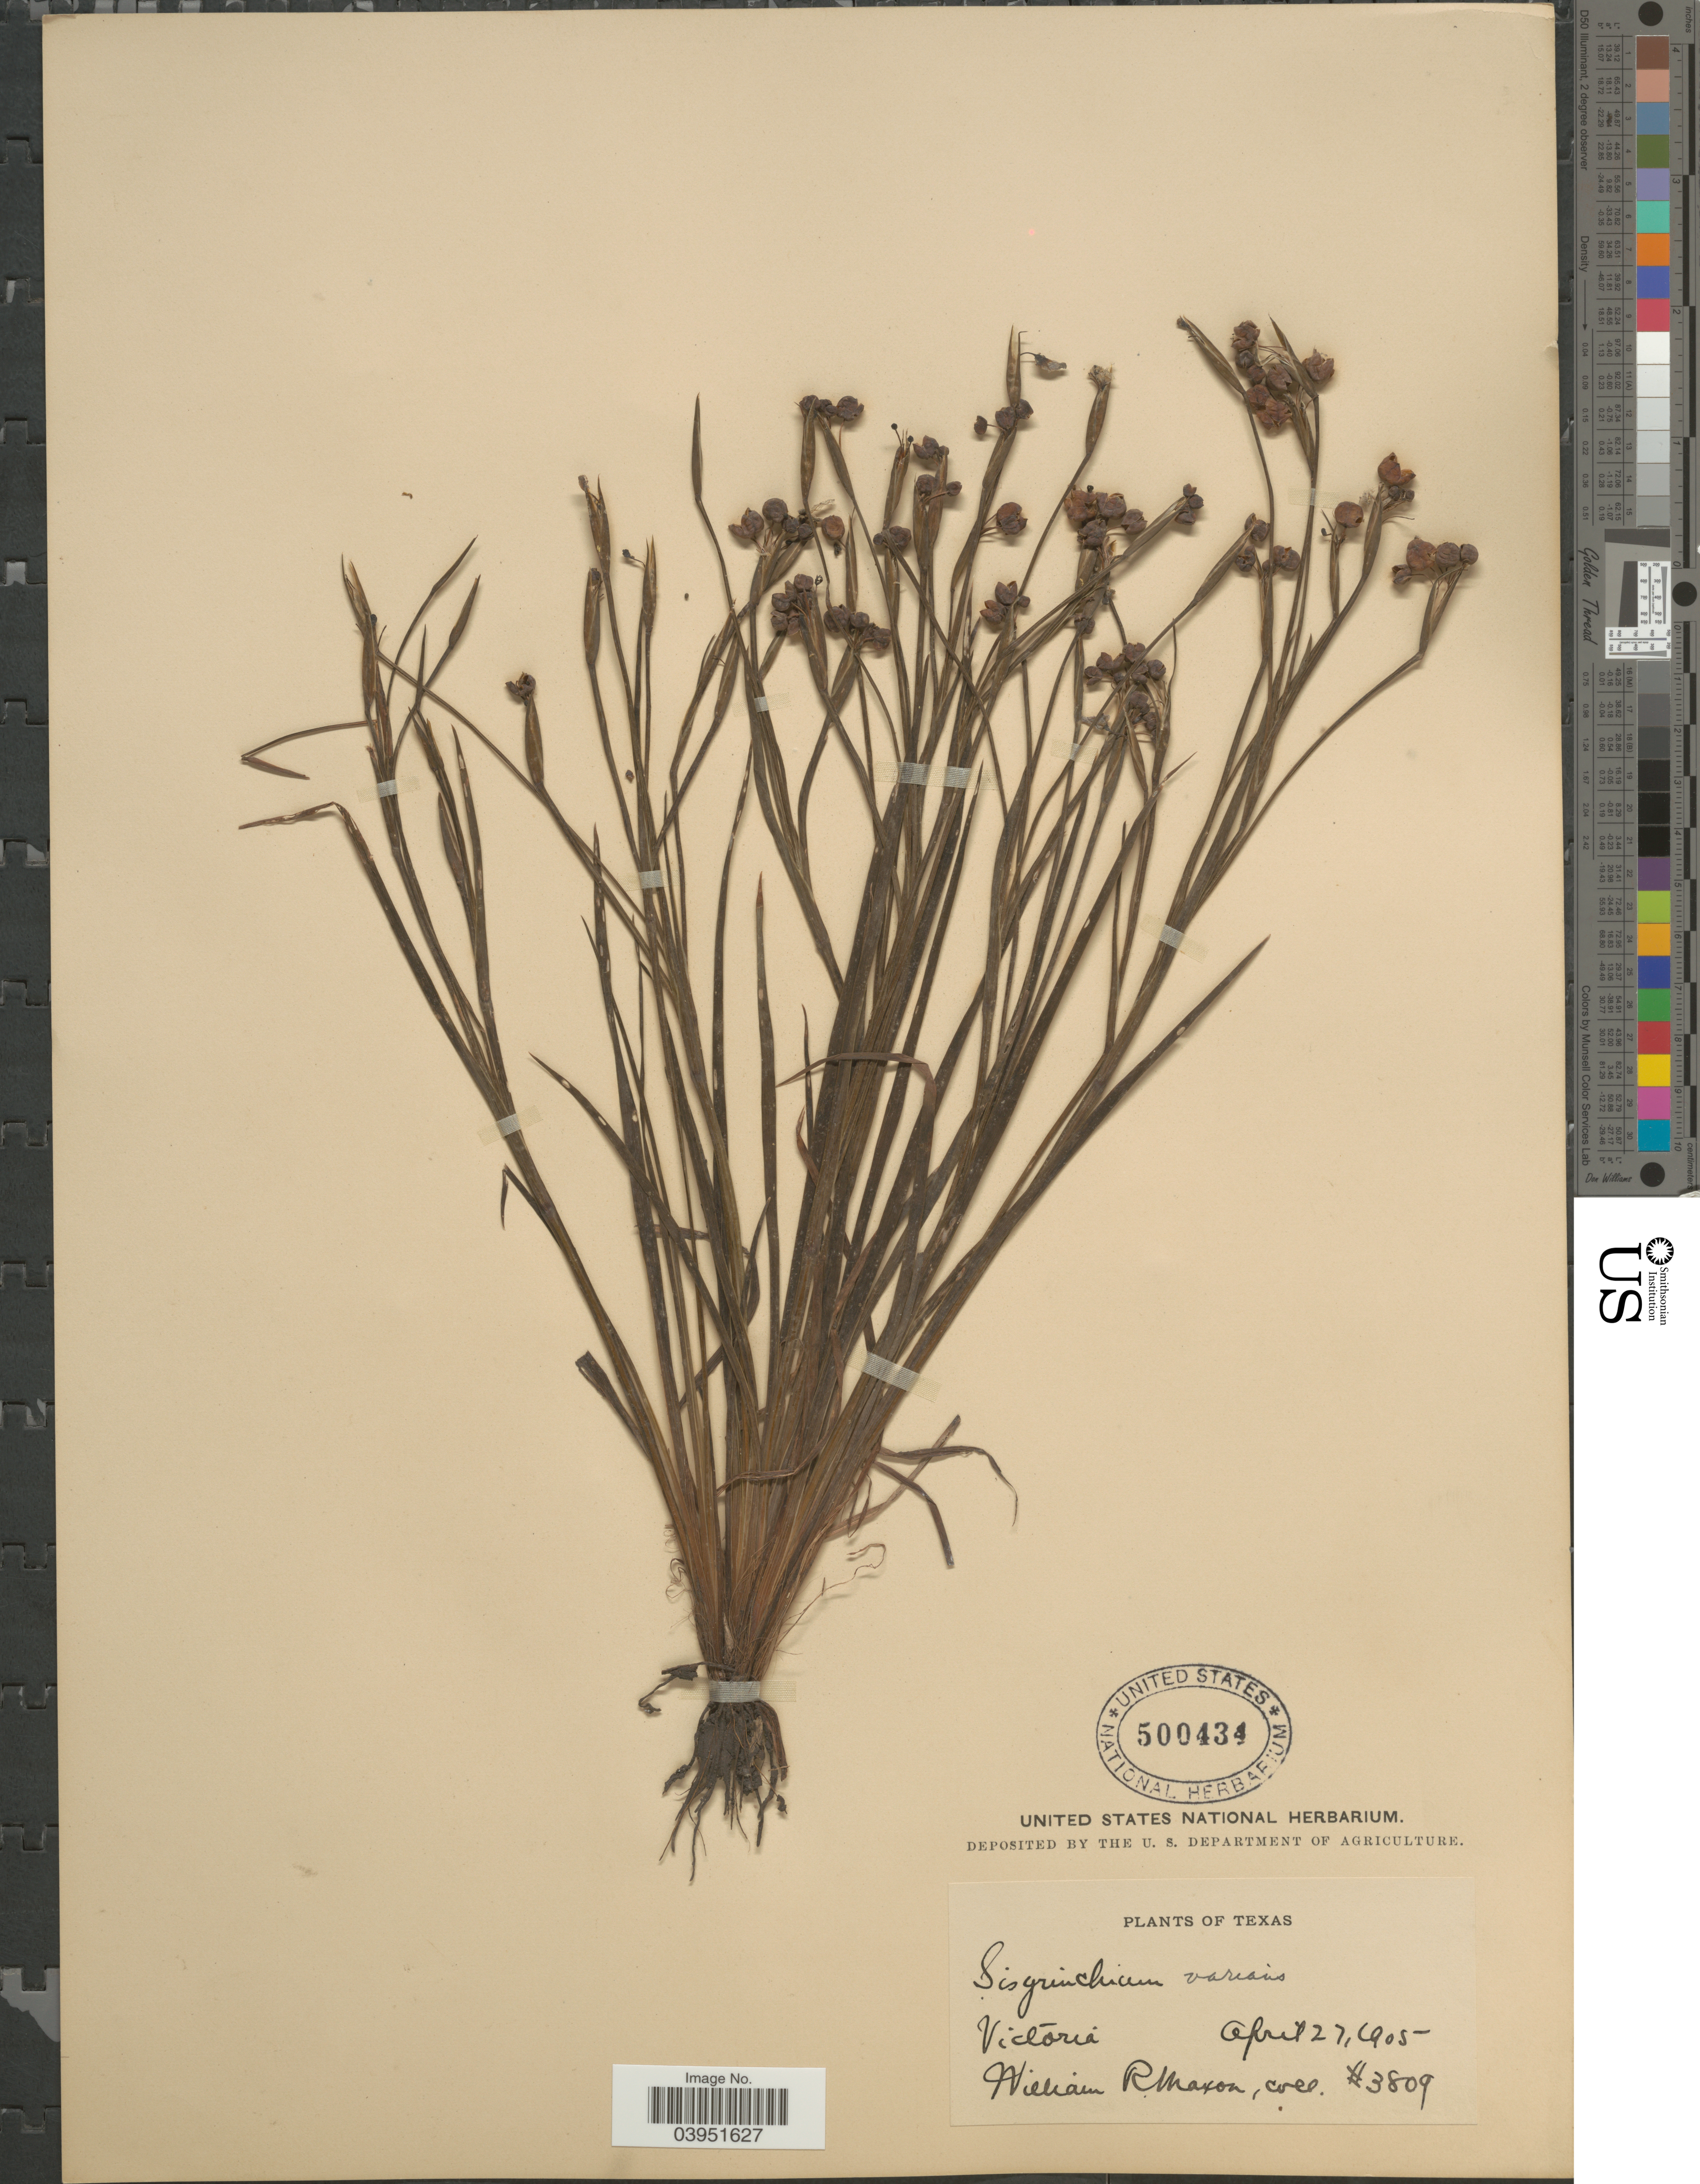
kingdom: Plantae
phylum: Tracheophyta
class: Liliopsida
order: Asparagales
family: Iridaceae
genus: Sisyrinchium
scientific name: Sisyrinchium varians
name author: E.P. Bicknell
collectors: W. R. Maxon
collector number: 3809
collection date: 1905-04-27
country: United States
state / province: Texas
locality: Victoria.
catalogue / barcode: US 500434